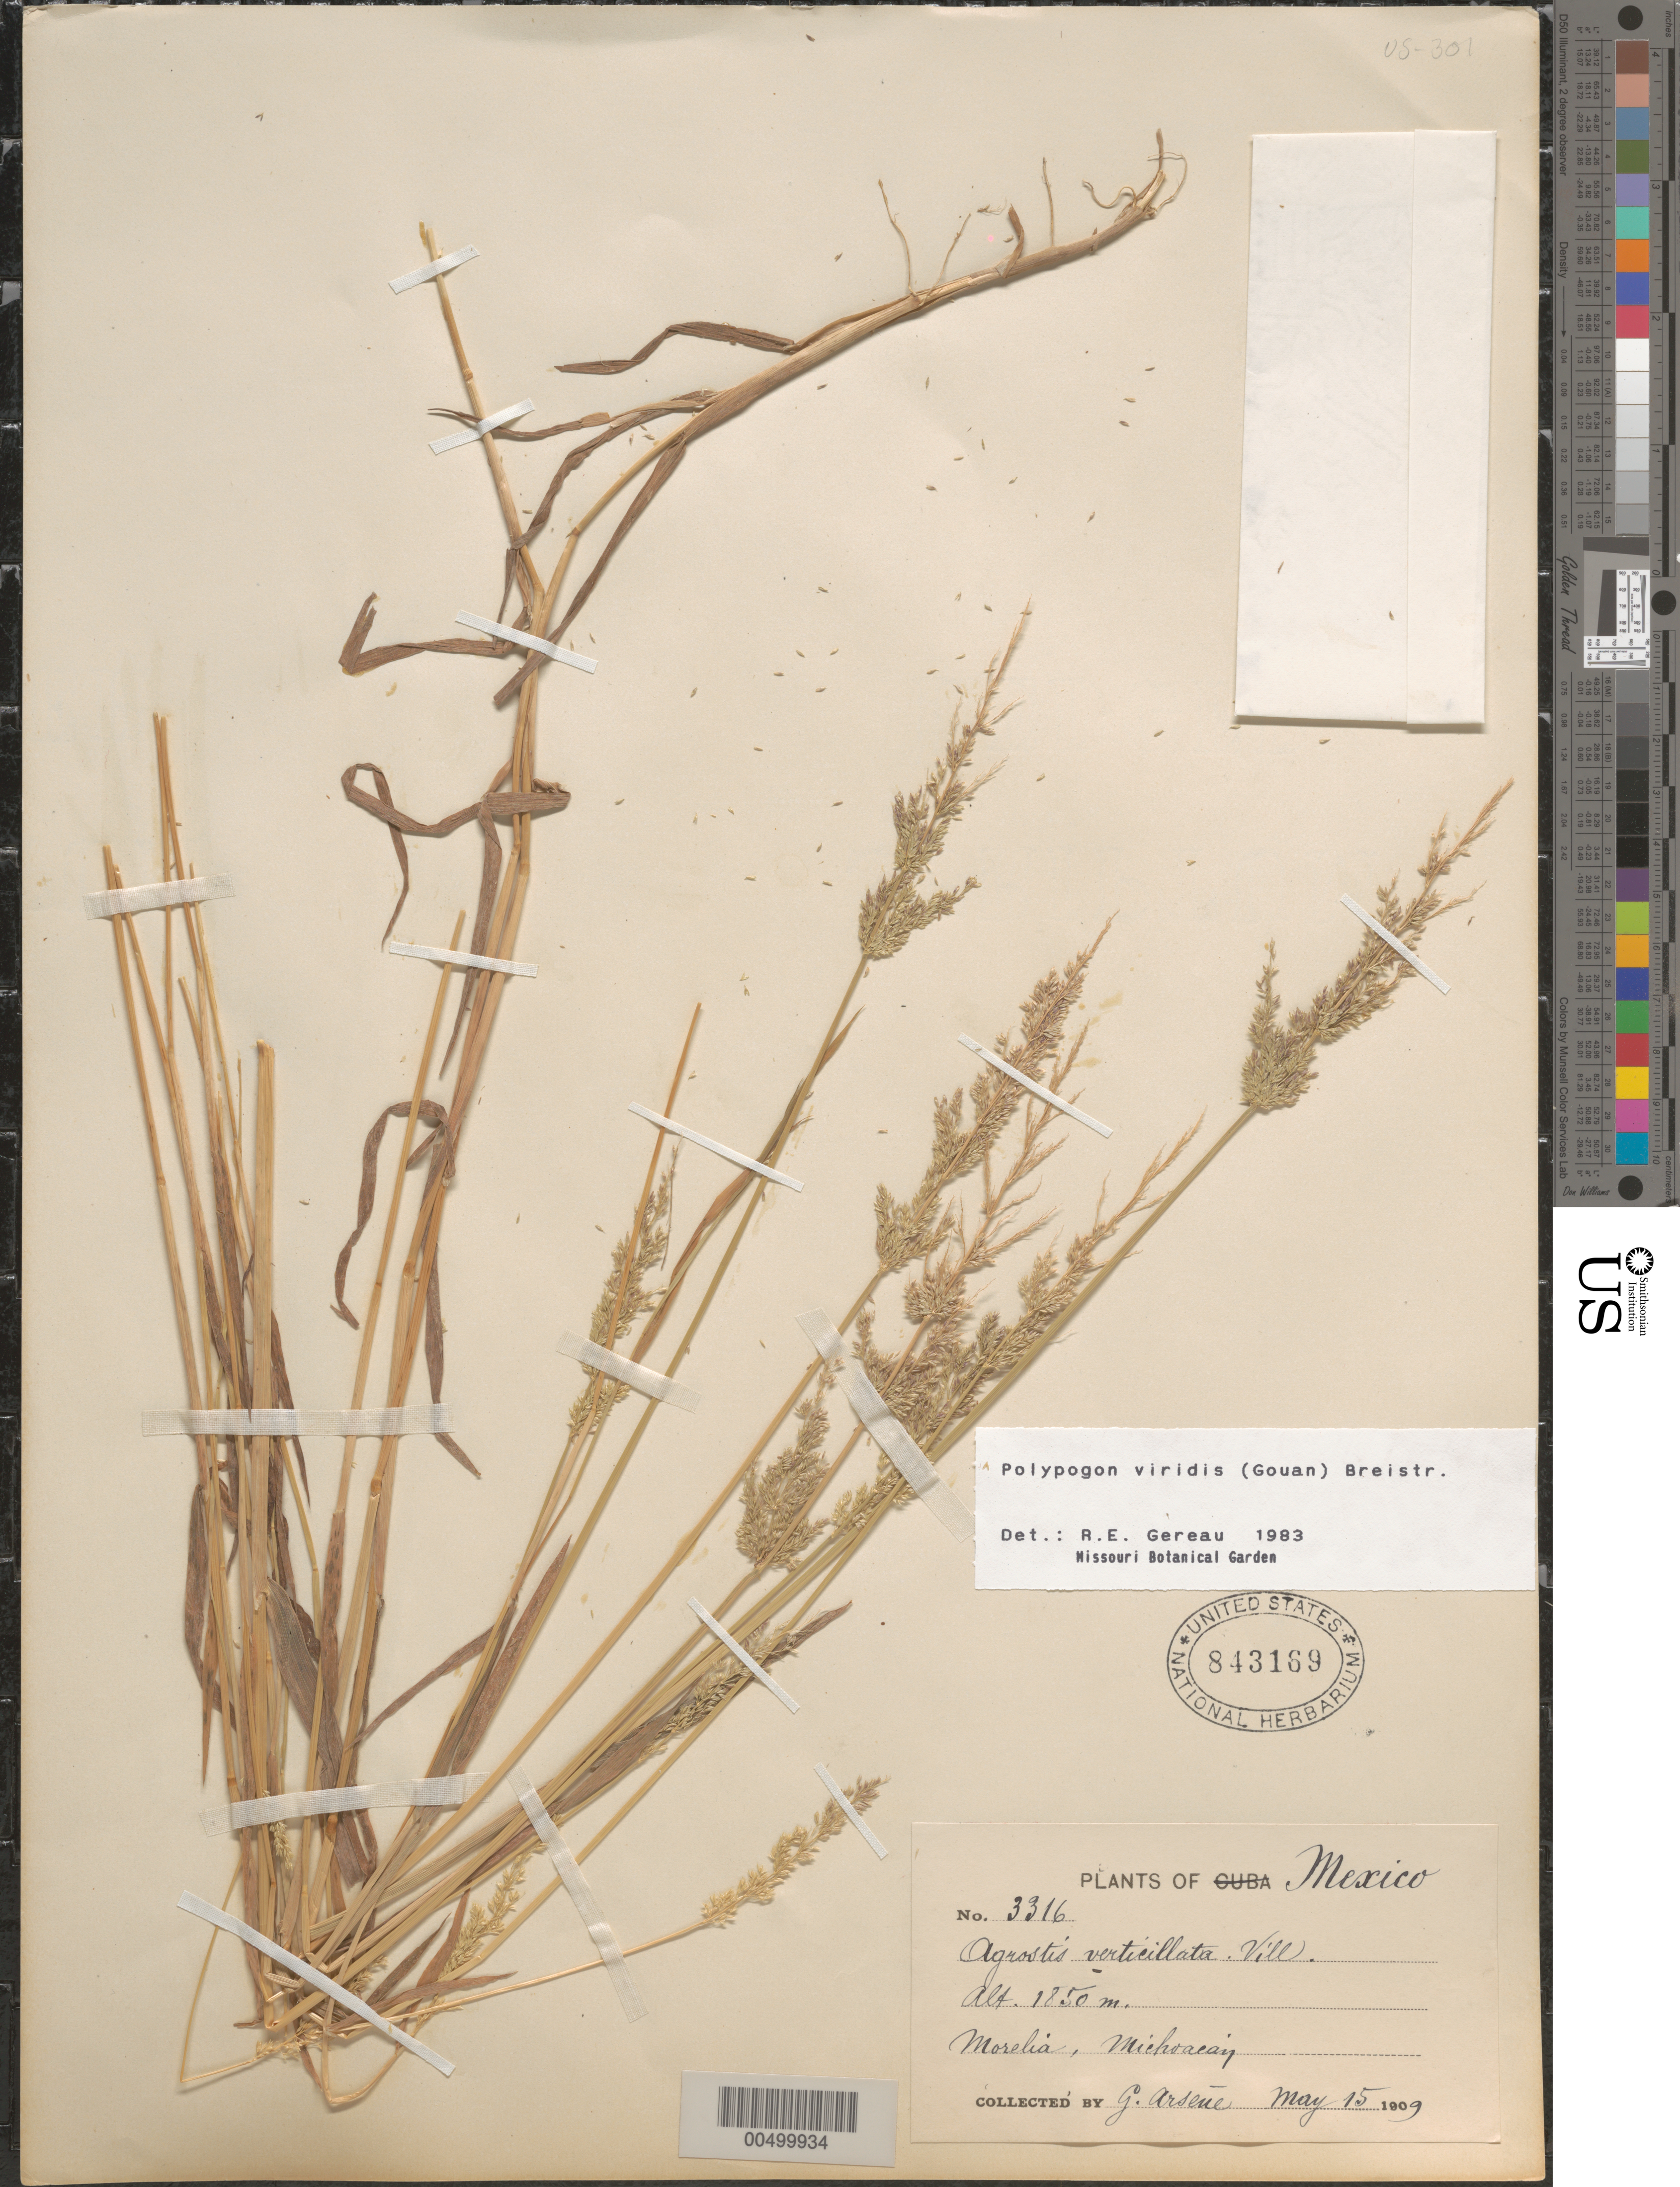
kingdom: Plantae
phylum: Tracheophyta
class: Liliopsida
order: Poales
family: Poaceae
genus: Polypogon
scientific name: Polypogon viridis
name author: (Gouan) Breistroffer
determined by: Gereau, R. E.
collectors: Bro. G. Arsène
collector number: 3316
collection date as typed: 15 May 1909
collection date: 1909-05-15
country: Mexico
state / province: Michoacán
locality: Morelia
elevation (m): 1850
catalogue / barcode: US 843169